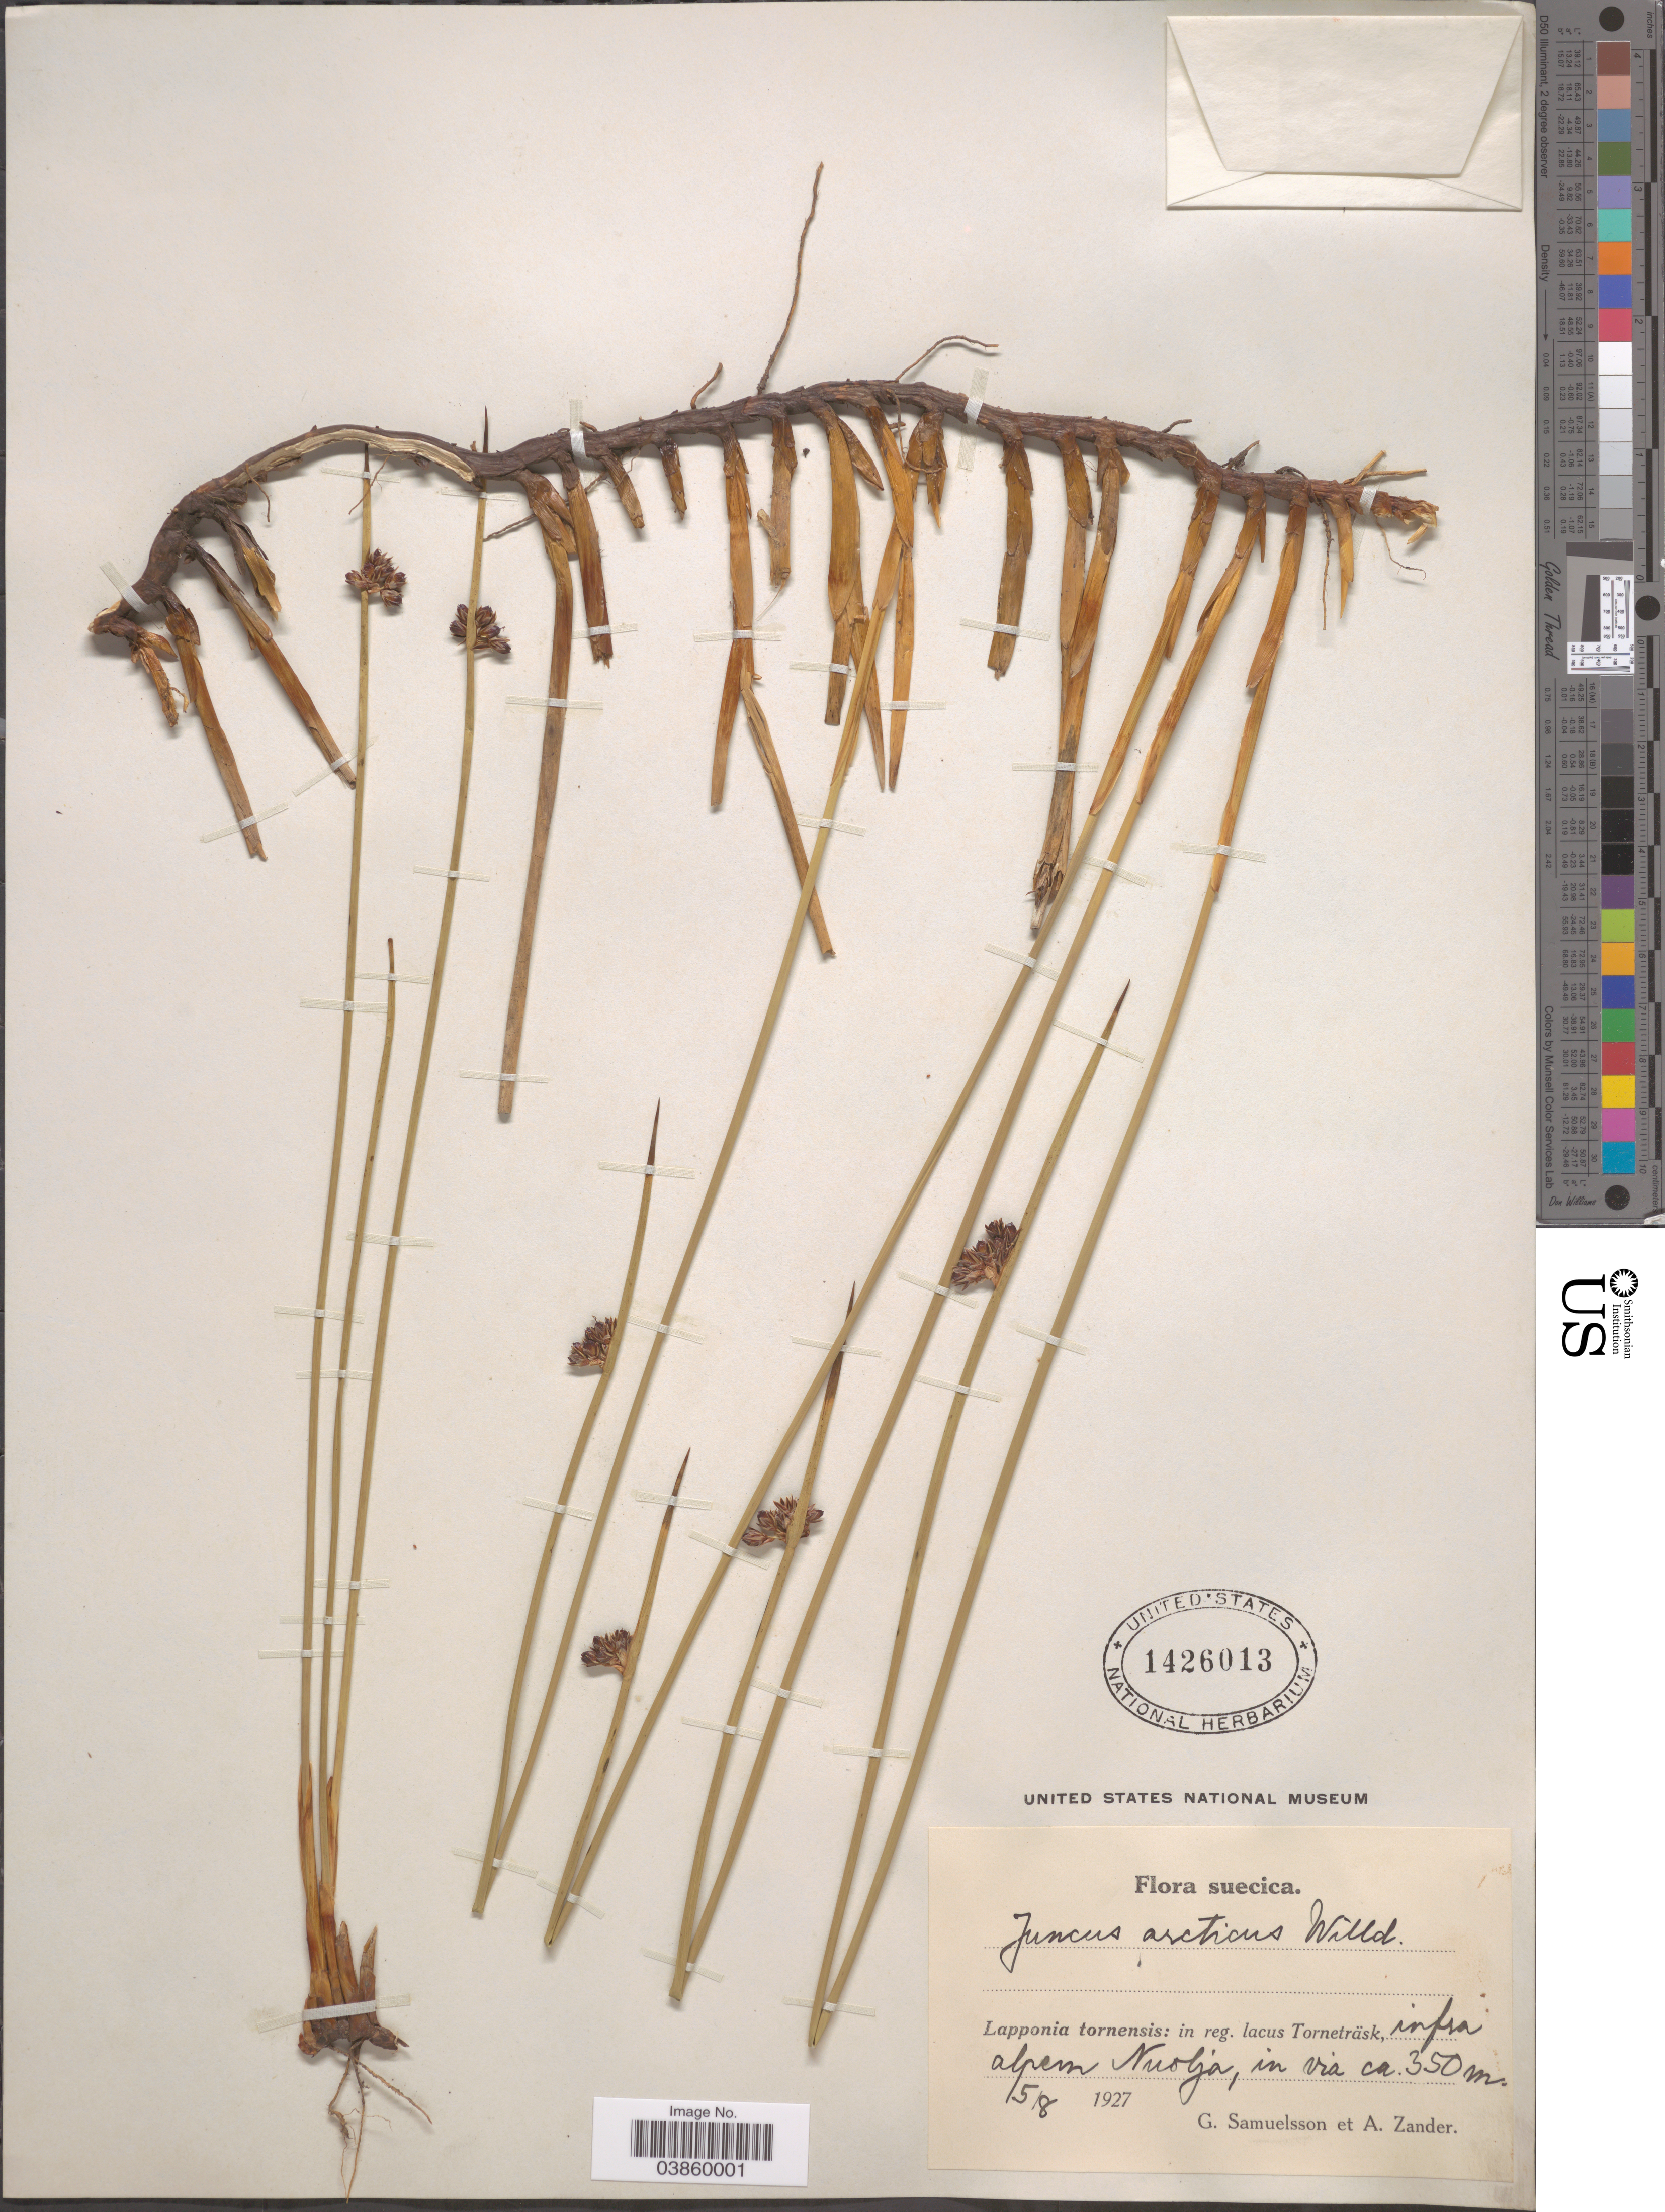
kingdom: Plantae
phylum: Tracheophyta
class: Liliopsida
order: Poales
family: Juncaceae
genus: Juncus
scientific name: Juncus arcticus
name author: Willd.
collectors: G. Samuelsson & A. Zander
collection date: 1927-08-05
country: Sweden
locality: Suecica. Lapponia tornensis: in reg. lacus Torneträsk, infra alpem Nuolja, in via.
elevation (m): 350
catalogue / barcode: US 1426013